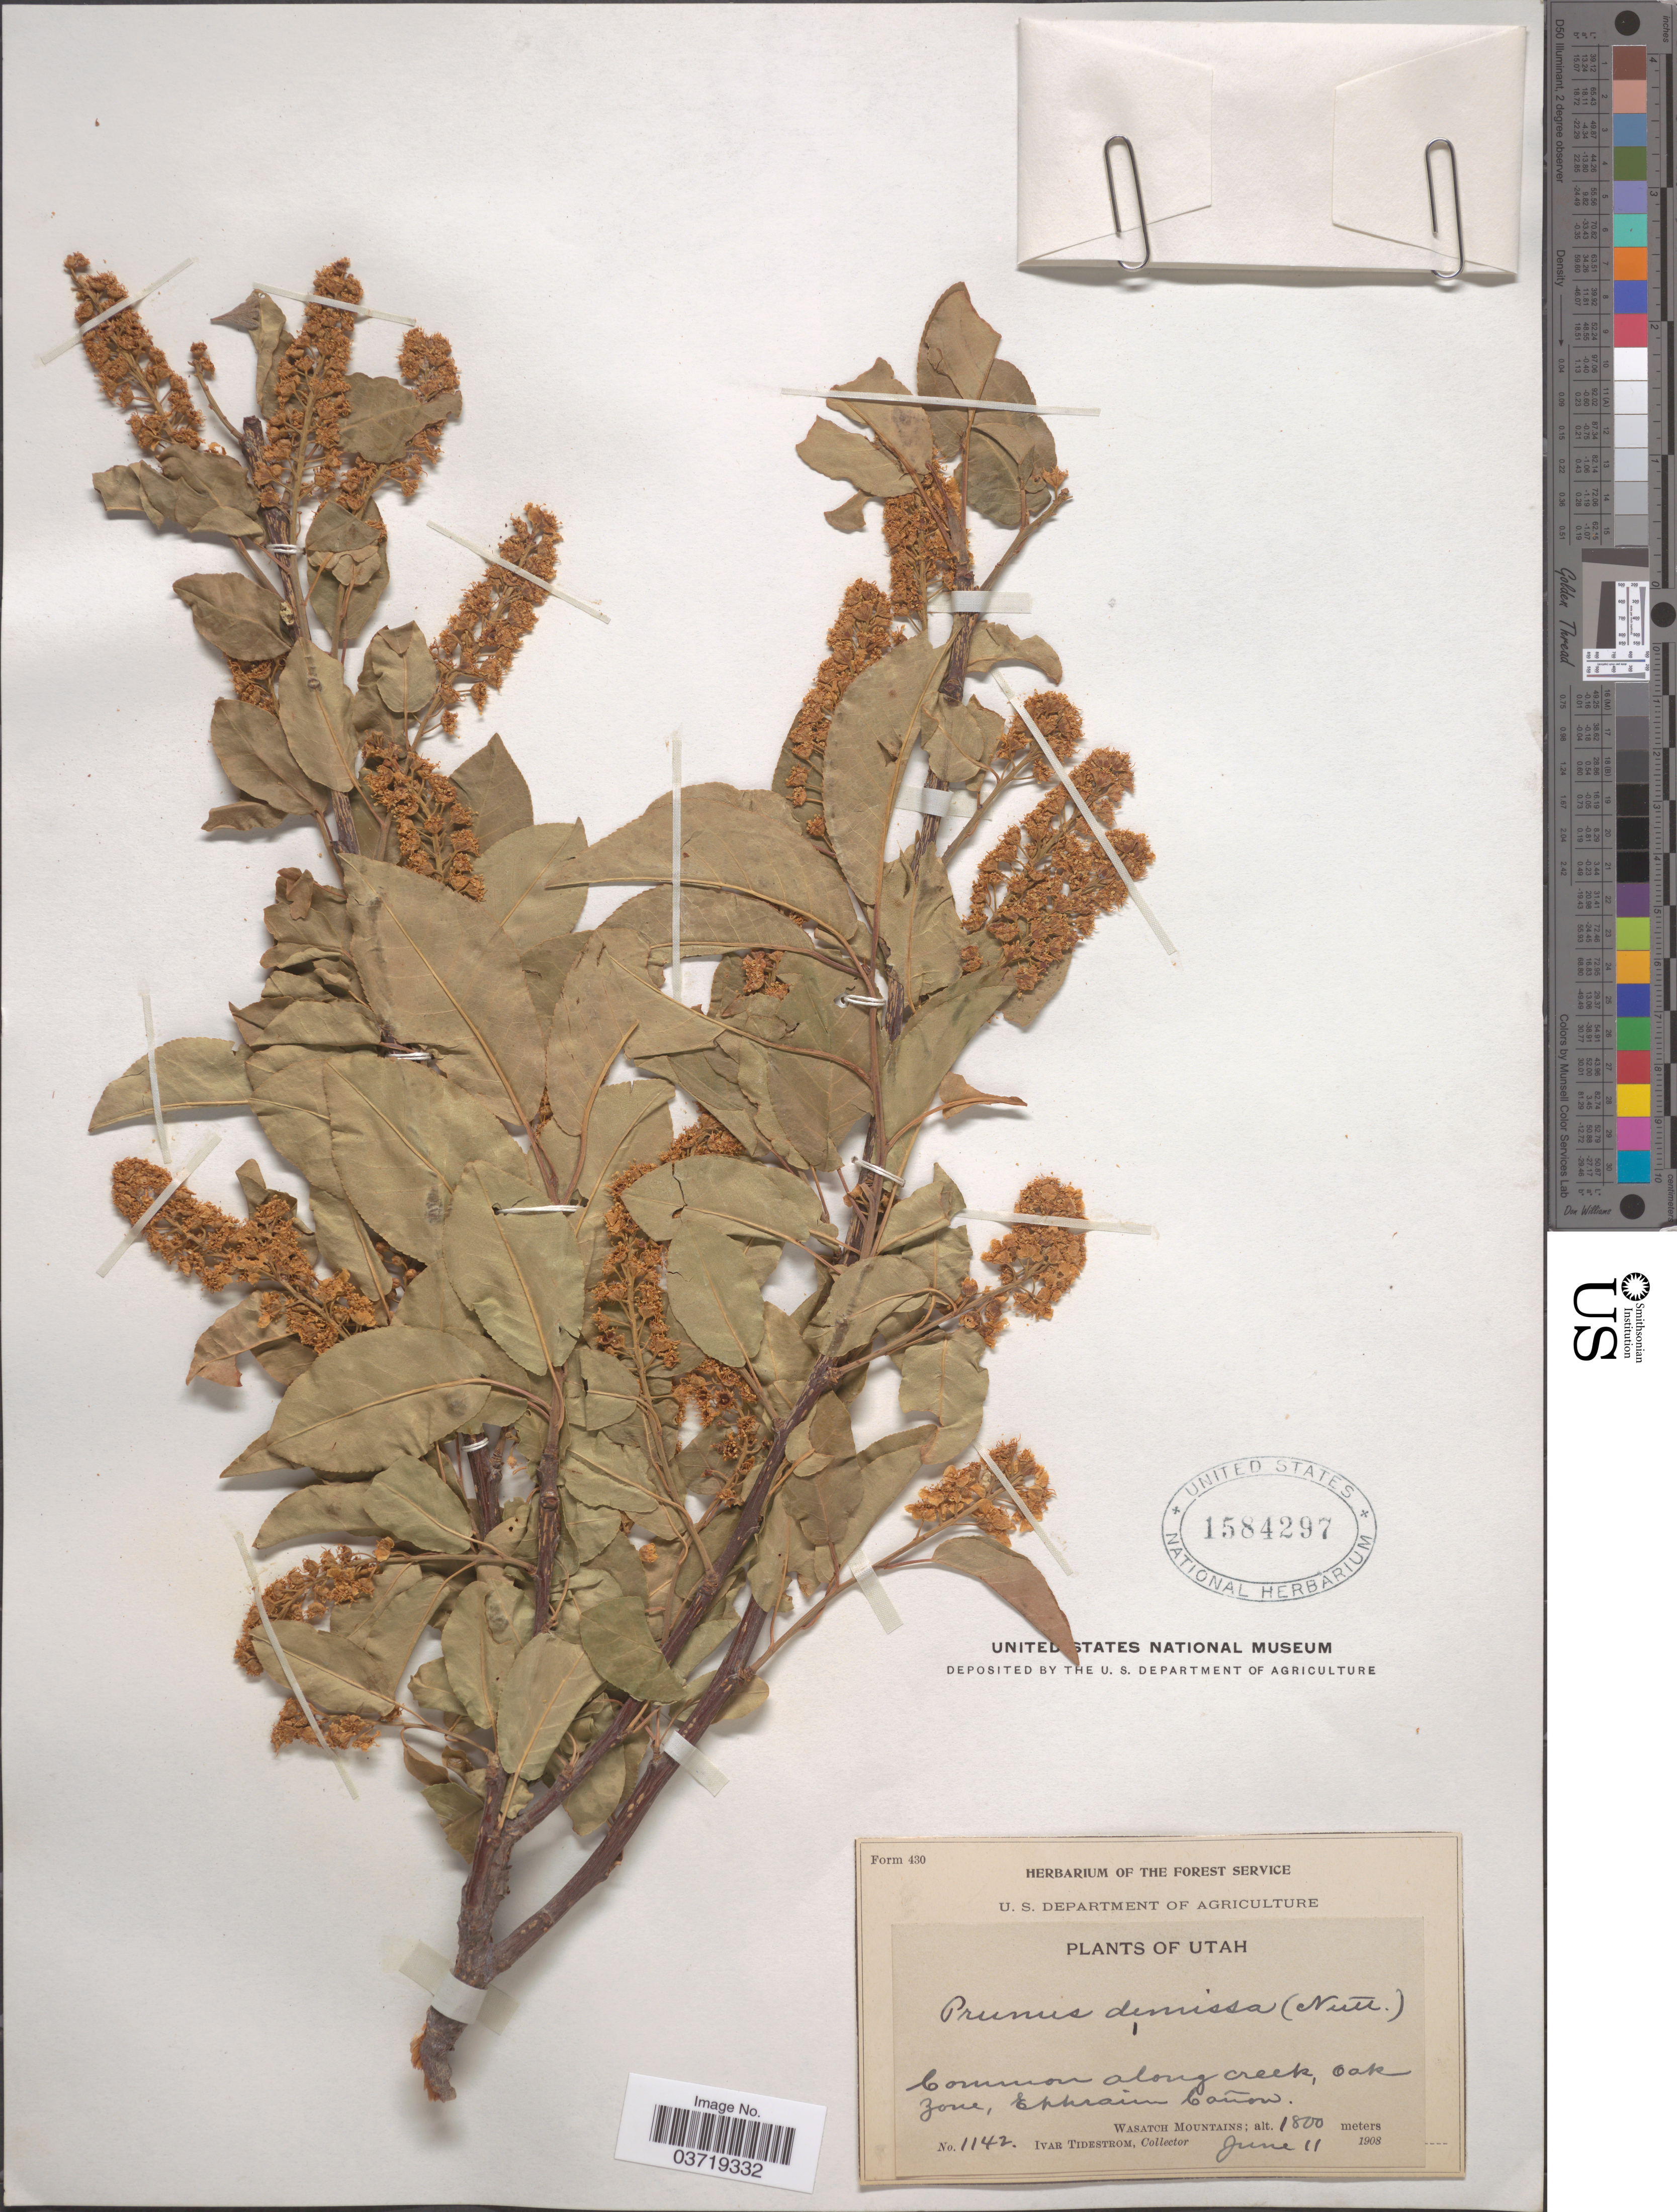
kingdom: Plantae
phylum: Tracheophyta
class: Magnoliopsida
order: Rosales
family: Rosaceae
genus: Prunus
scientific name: Prunus virginiana var. demissa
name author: (Nutt.) Torr.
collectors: I. F. Tidestrom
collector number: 1142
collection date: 1908-06-11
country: United States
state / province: Utah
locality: Along creek, Oak zone, Ephraim Cañon. Wasatch Mountains.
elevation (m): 1800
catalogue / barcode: US 1584297